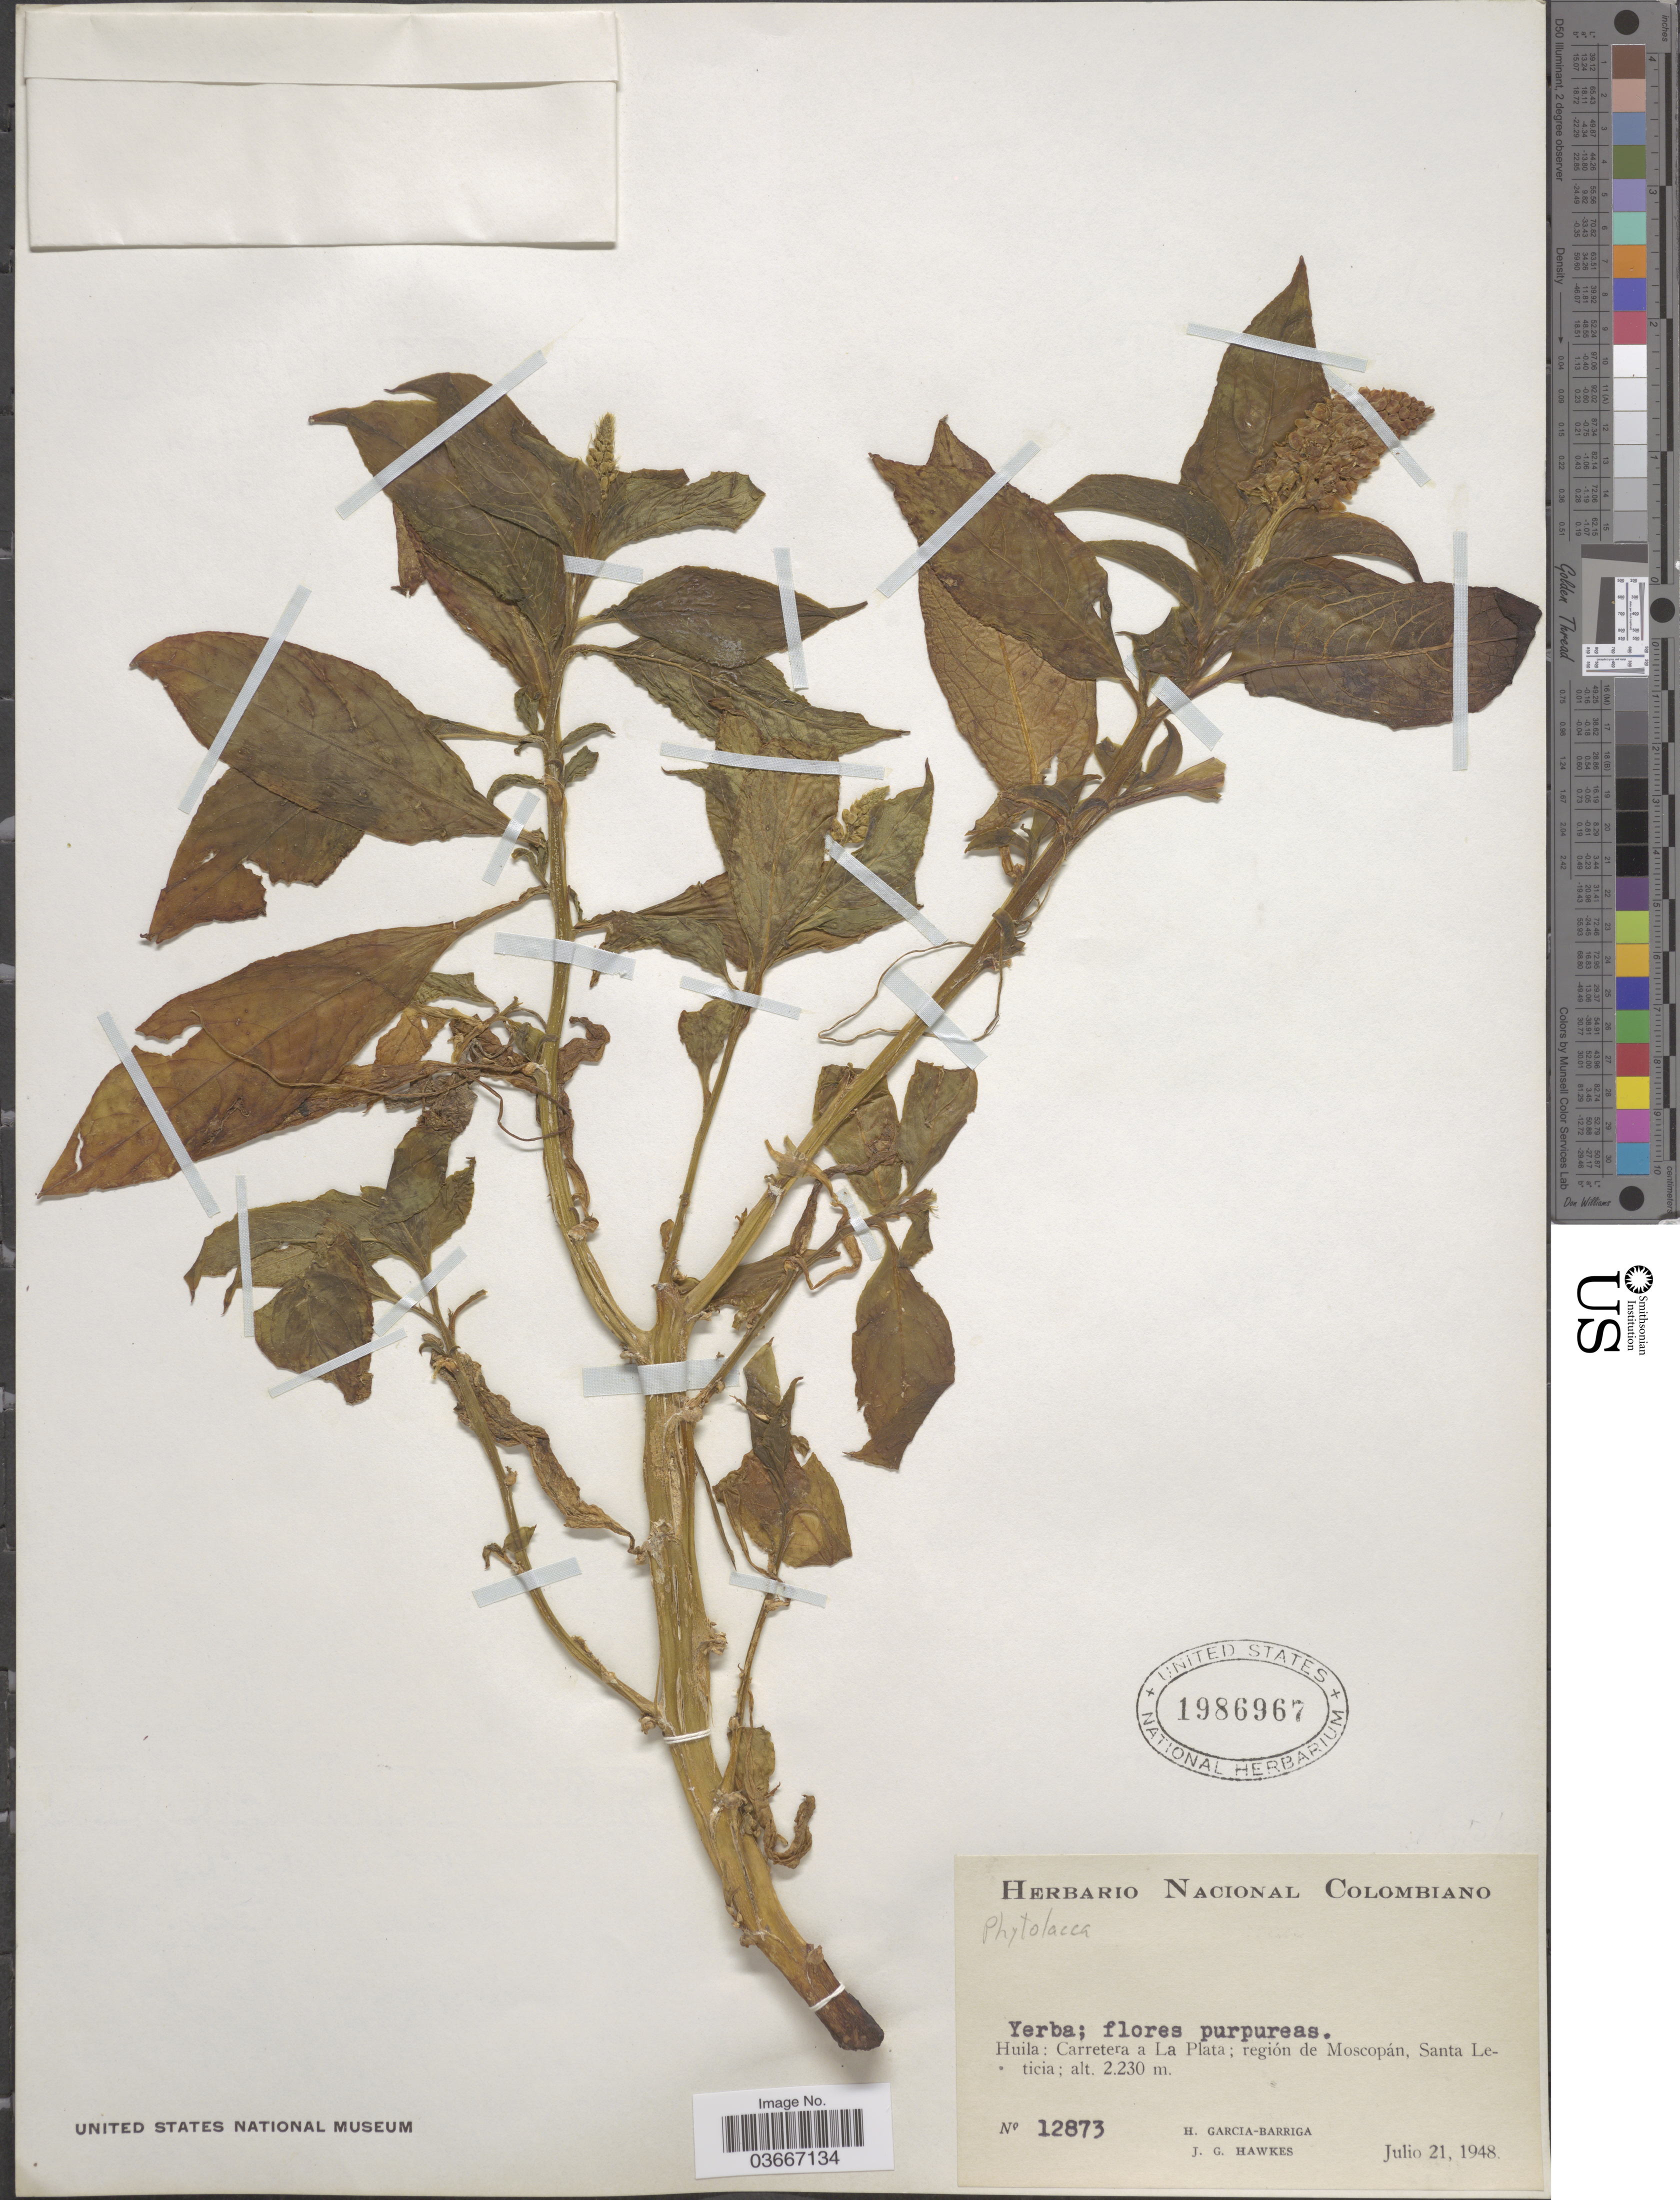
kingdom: Plantae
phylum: Tracheophyta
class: Magnoliopsida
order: Caryophyllales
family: Phytolaccaceae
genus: Phytolacca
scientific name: Phytolacca sp.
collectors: H. García Barriga & J. Hawkes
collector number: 12873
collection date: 1948-07-21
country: Colombia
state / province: Huila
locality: Carretera a La Plata; región de Moscopán, Santa Leticia.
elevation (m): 2230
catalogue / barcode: US 1986967